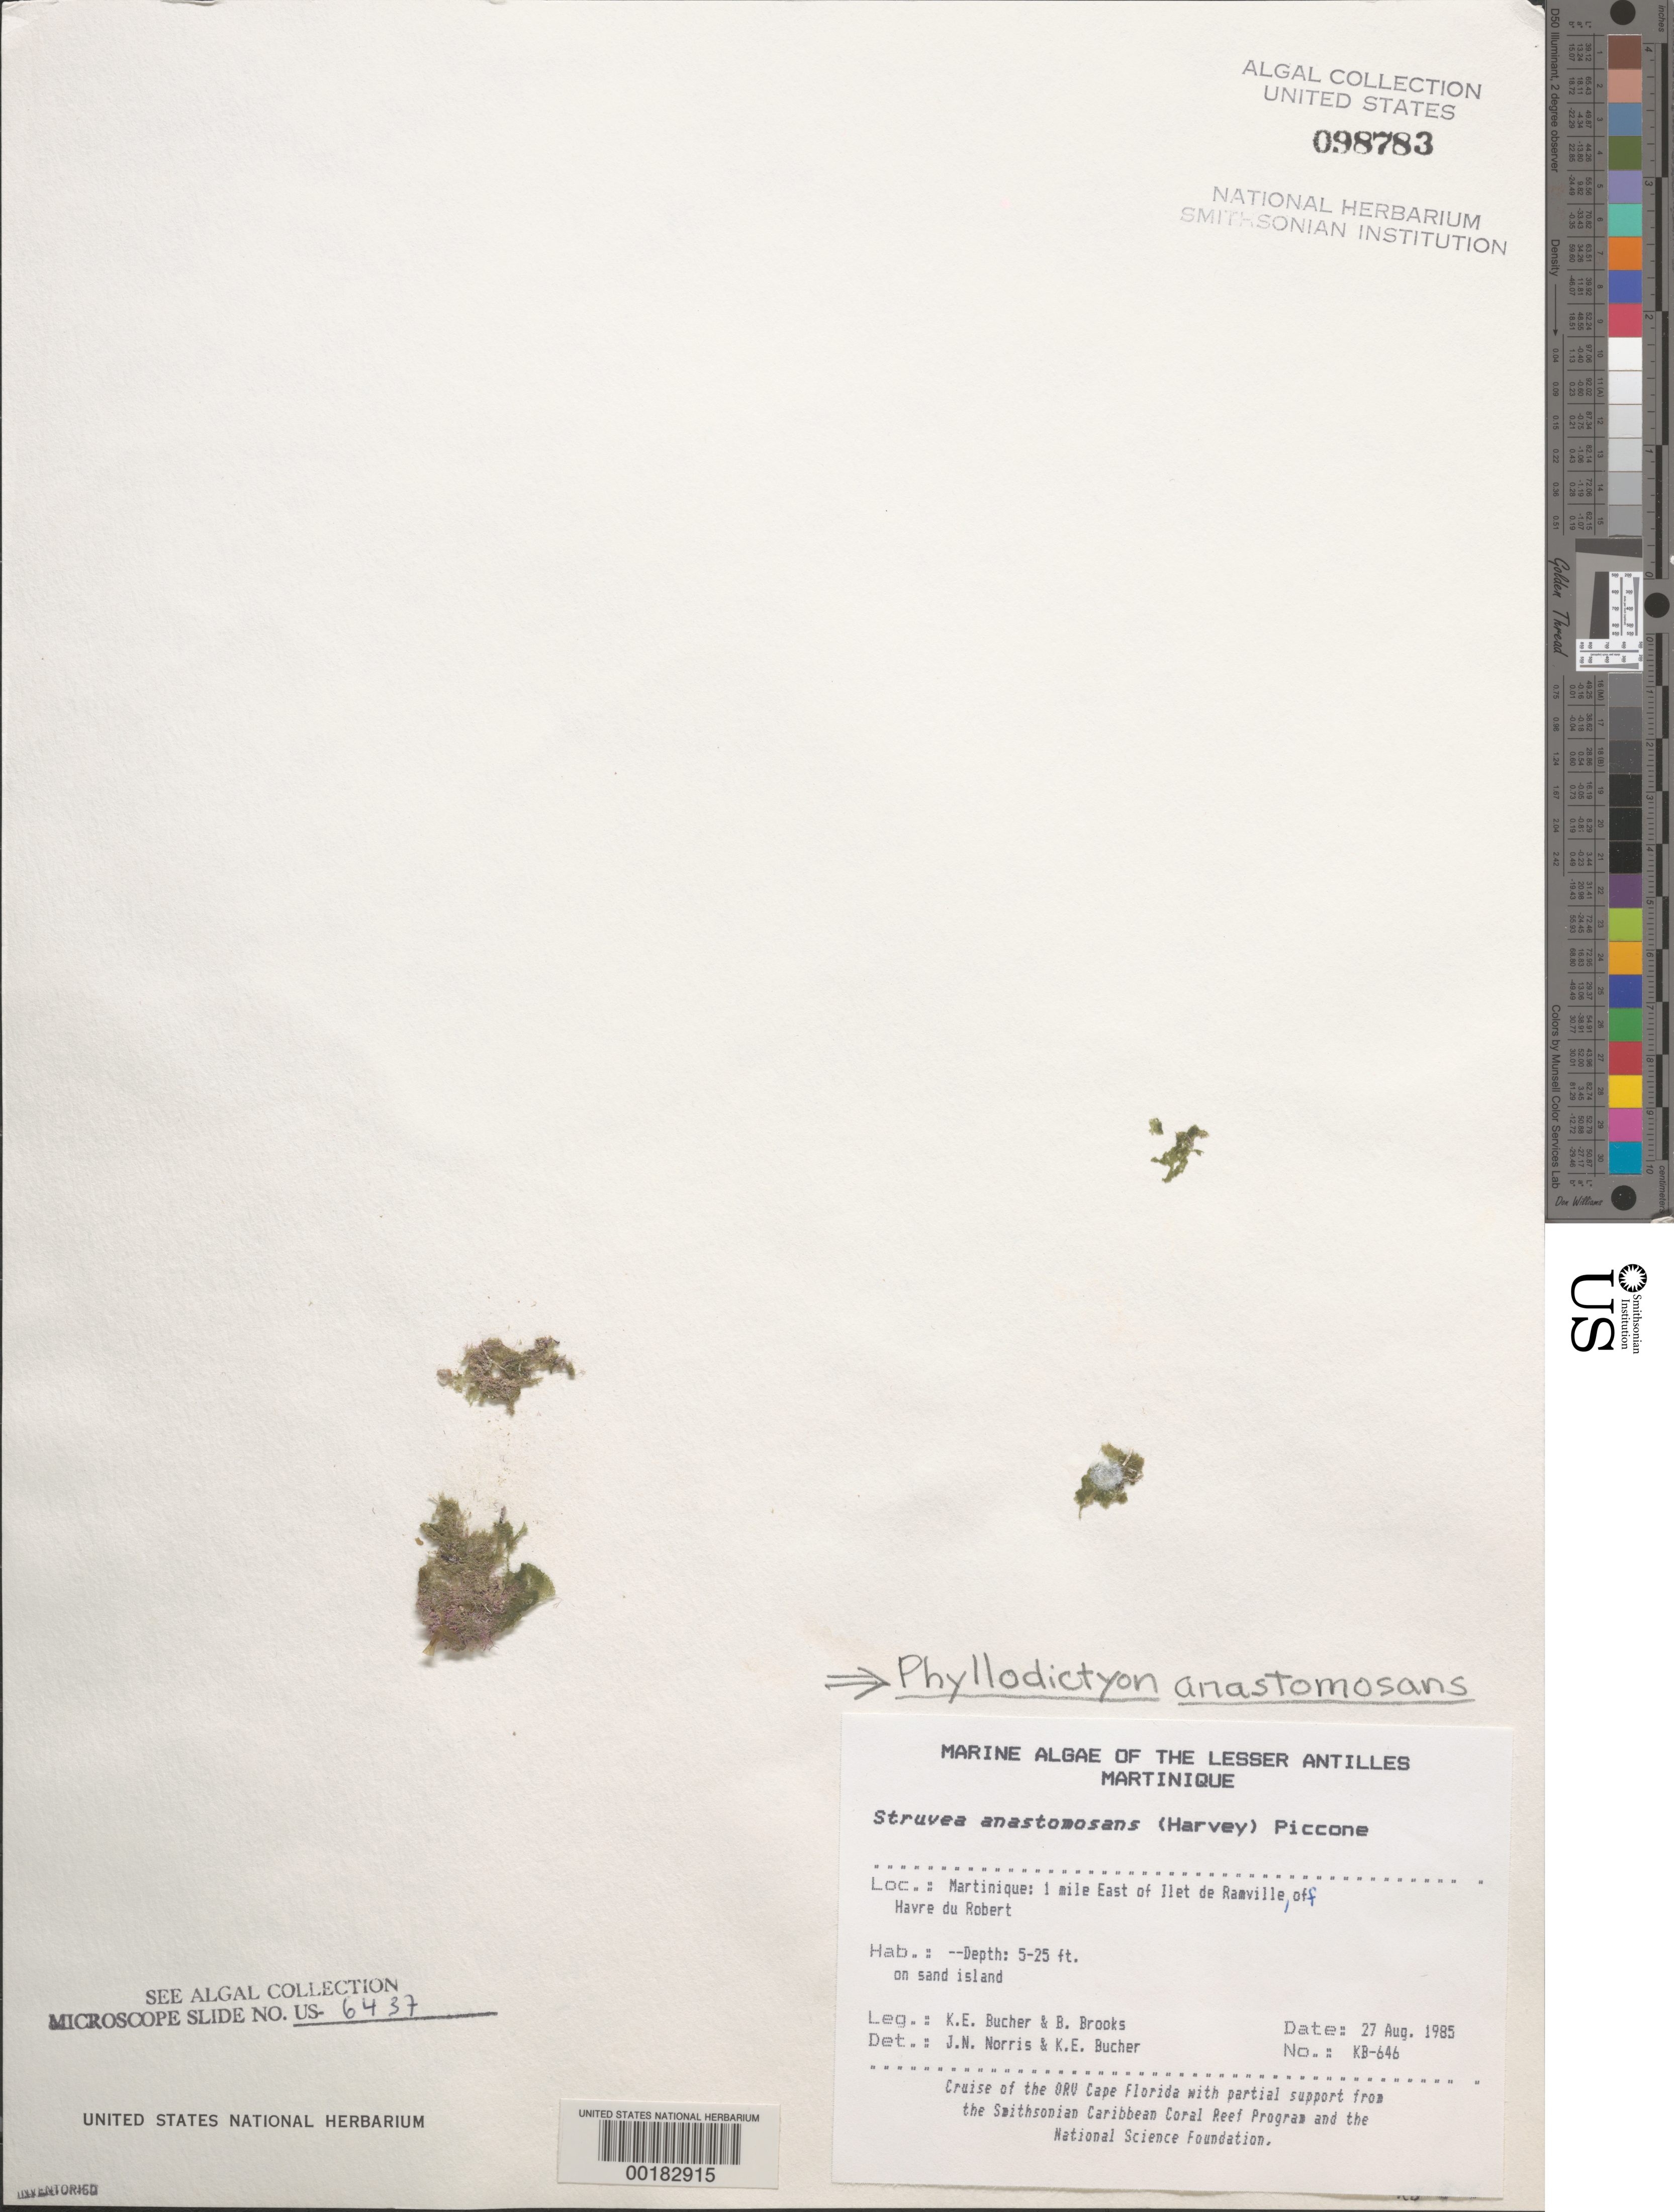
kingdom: Plantae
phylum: Chlorophyta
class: Ulvophyceae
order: Siphonocladales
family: Boodleaceae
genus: Phyllodictyon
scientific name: Phyllodictyon anastomosans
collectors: K. E. Bucher & B. Brooks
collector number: KB-646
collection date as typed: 27 Aug 1985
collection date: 1985-08-27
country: Martinique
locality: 1 mile east of Ilet de Ramville, off Havre du Robert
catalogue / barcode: US 98783